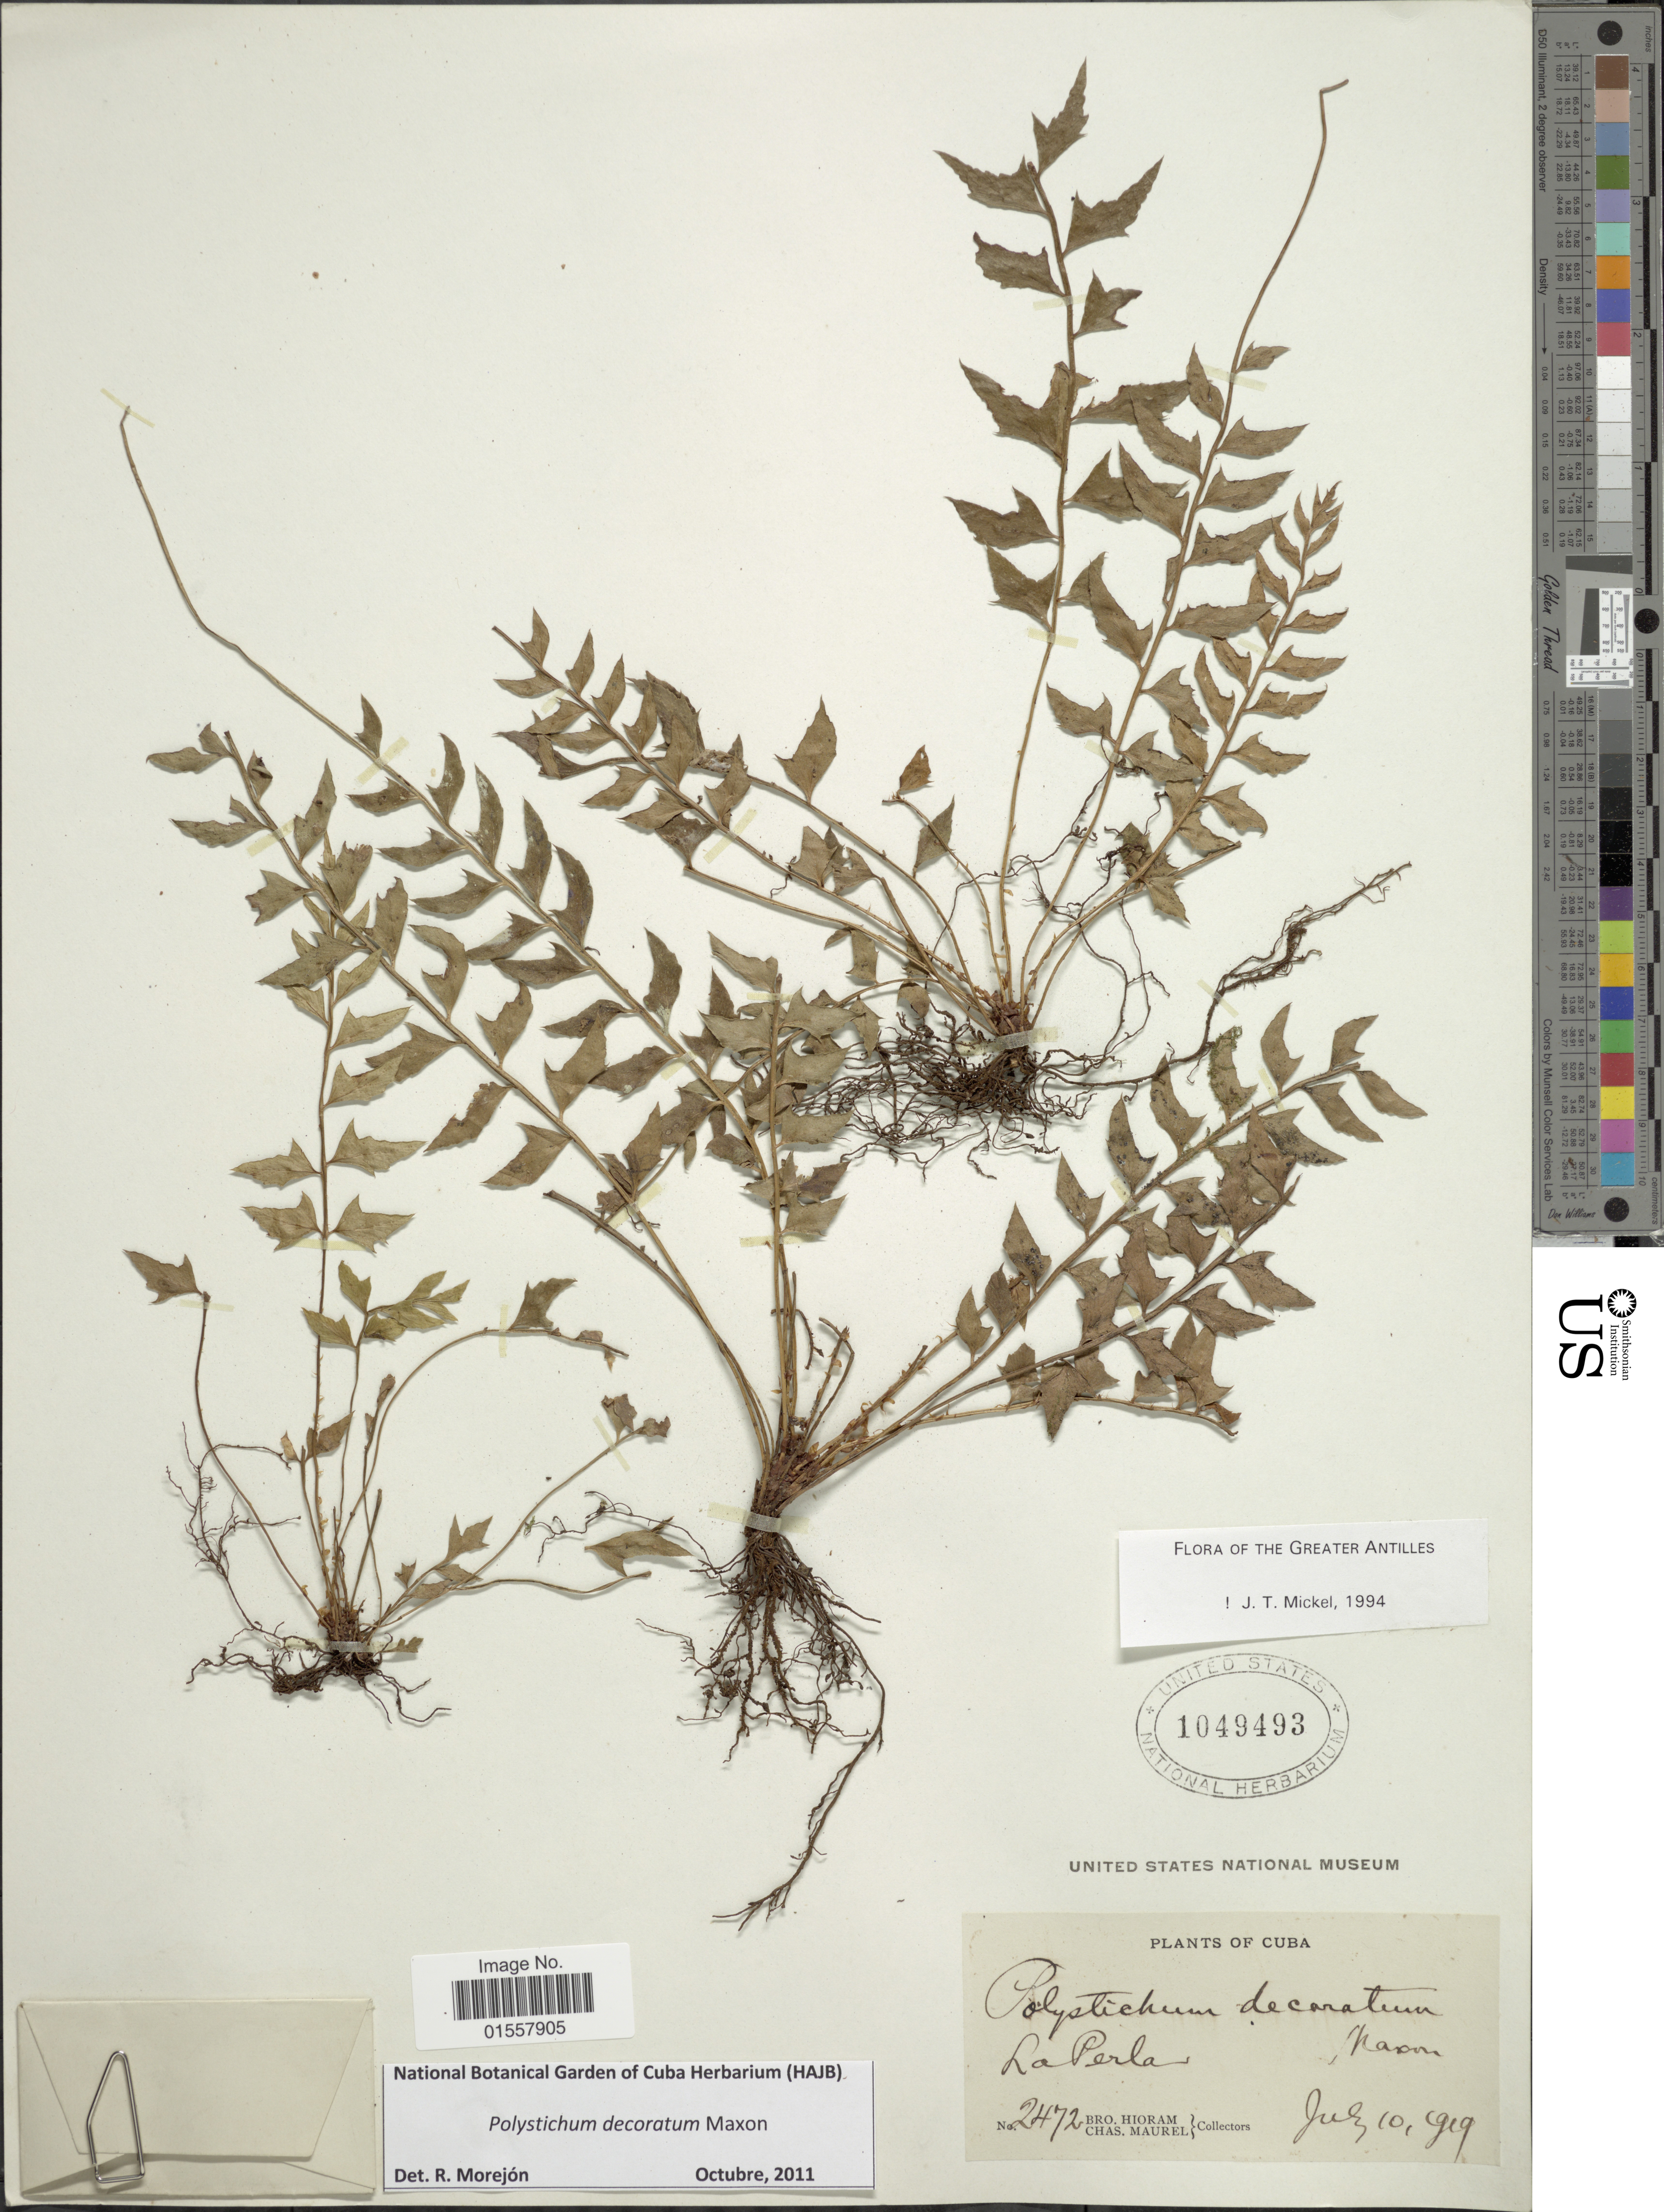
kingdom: Plantae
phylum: Tracheophyta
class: Polypodiopsida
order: Polypodiales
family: Dryopteridaceae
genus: Polystichum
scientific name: Polystichum decoratum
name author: Maxon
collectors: Bro. Hioram & C. Maurel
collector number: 2472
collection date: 1919-07-10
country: Cuba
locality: La Perla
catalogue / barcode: US 1049493